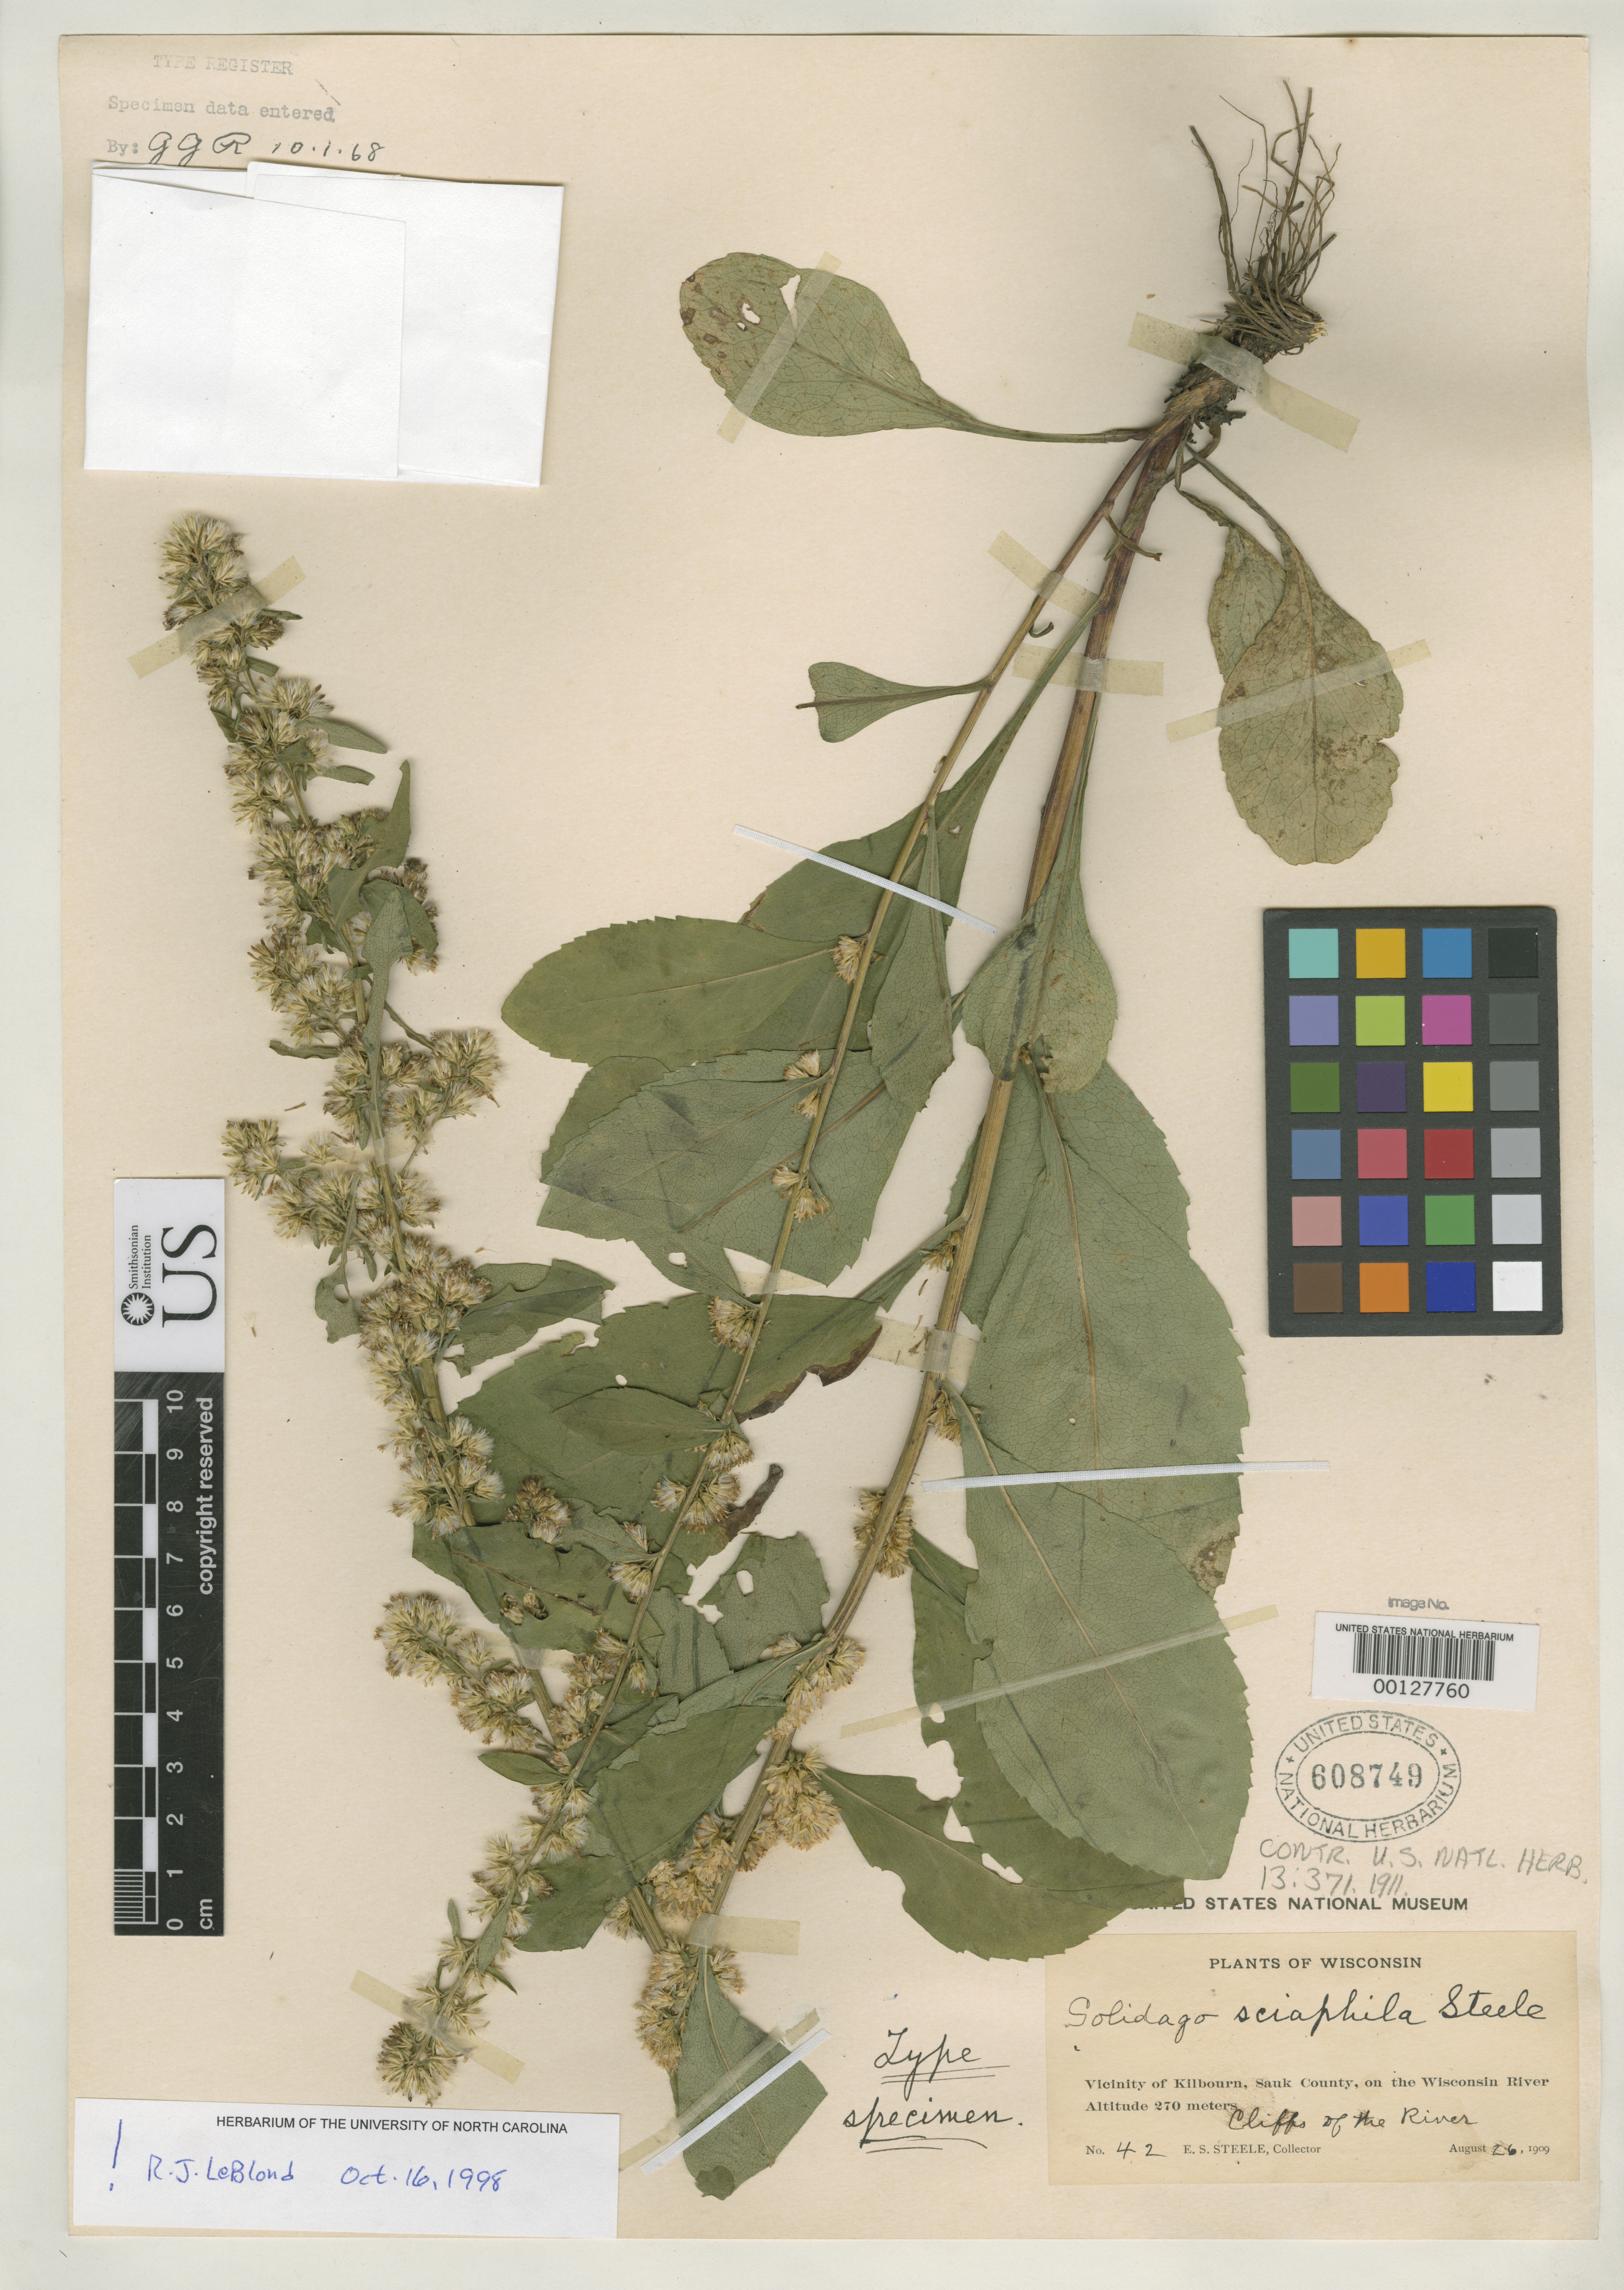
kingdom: Plantae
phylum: Tracheophyta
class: Magnoliopsida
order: Asterales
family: Asteraceae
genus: Solidago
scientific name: Solidago sciaphila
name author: E.S. Steele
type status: Holotype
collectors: E. Steele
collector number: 42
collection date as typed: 26 Aug 1909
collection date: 1909-08-26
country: United States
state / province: Wisconsin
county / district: Sauk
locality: Kilbourn, cliffs of Wisconsin River.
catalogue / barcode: US 608749